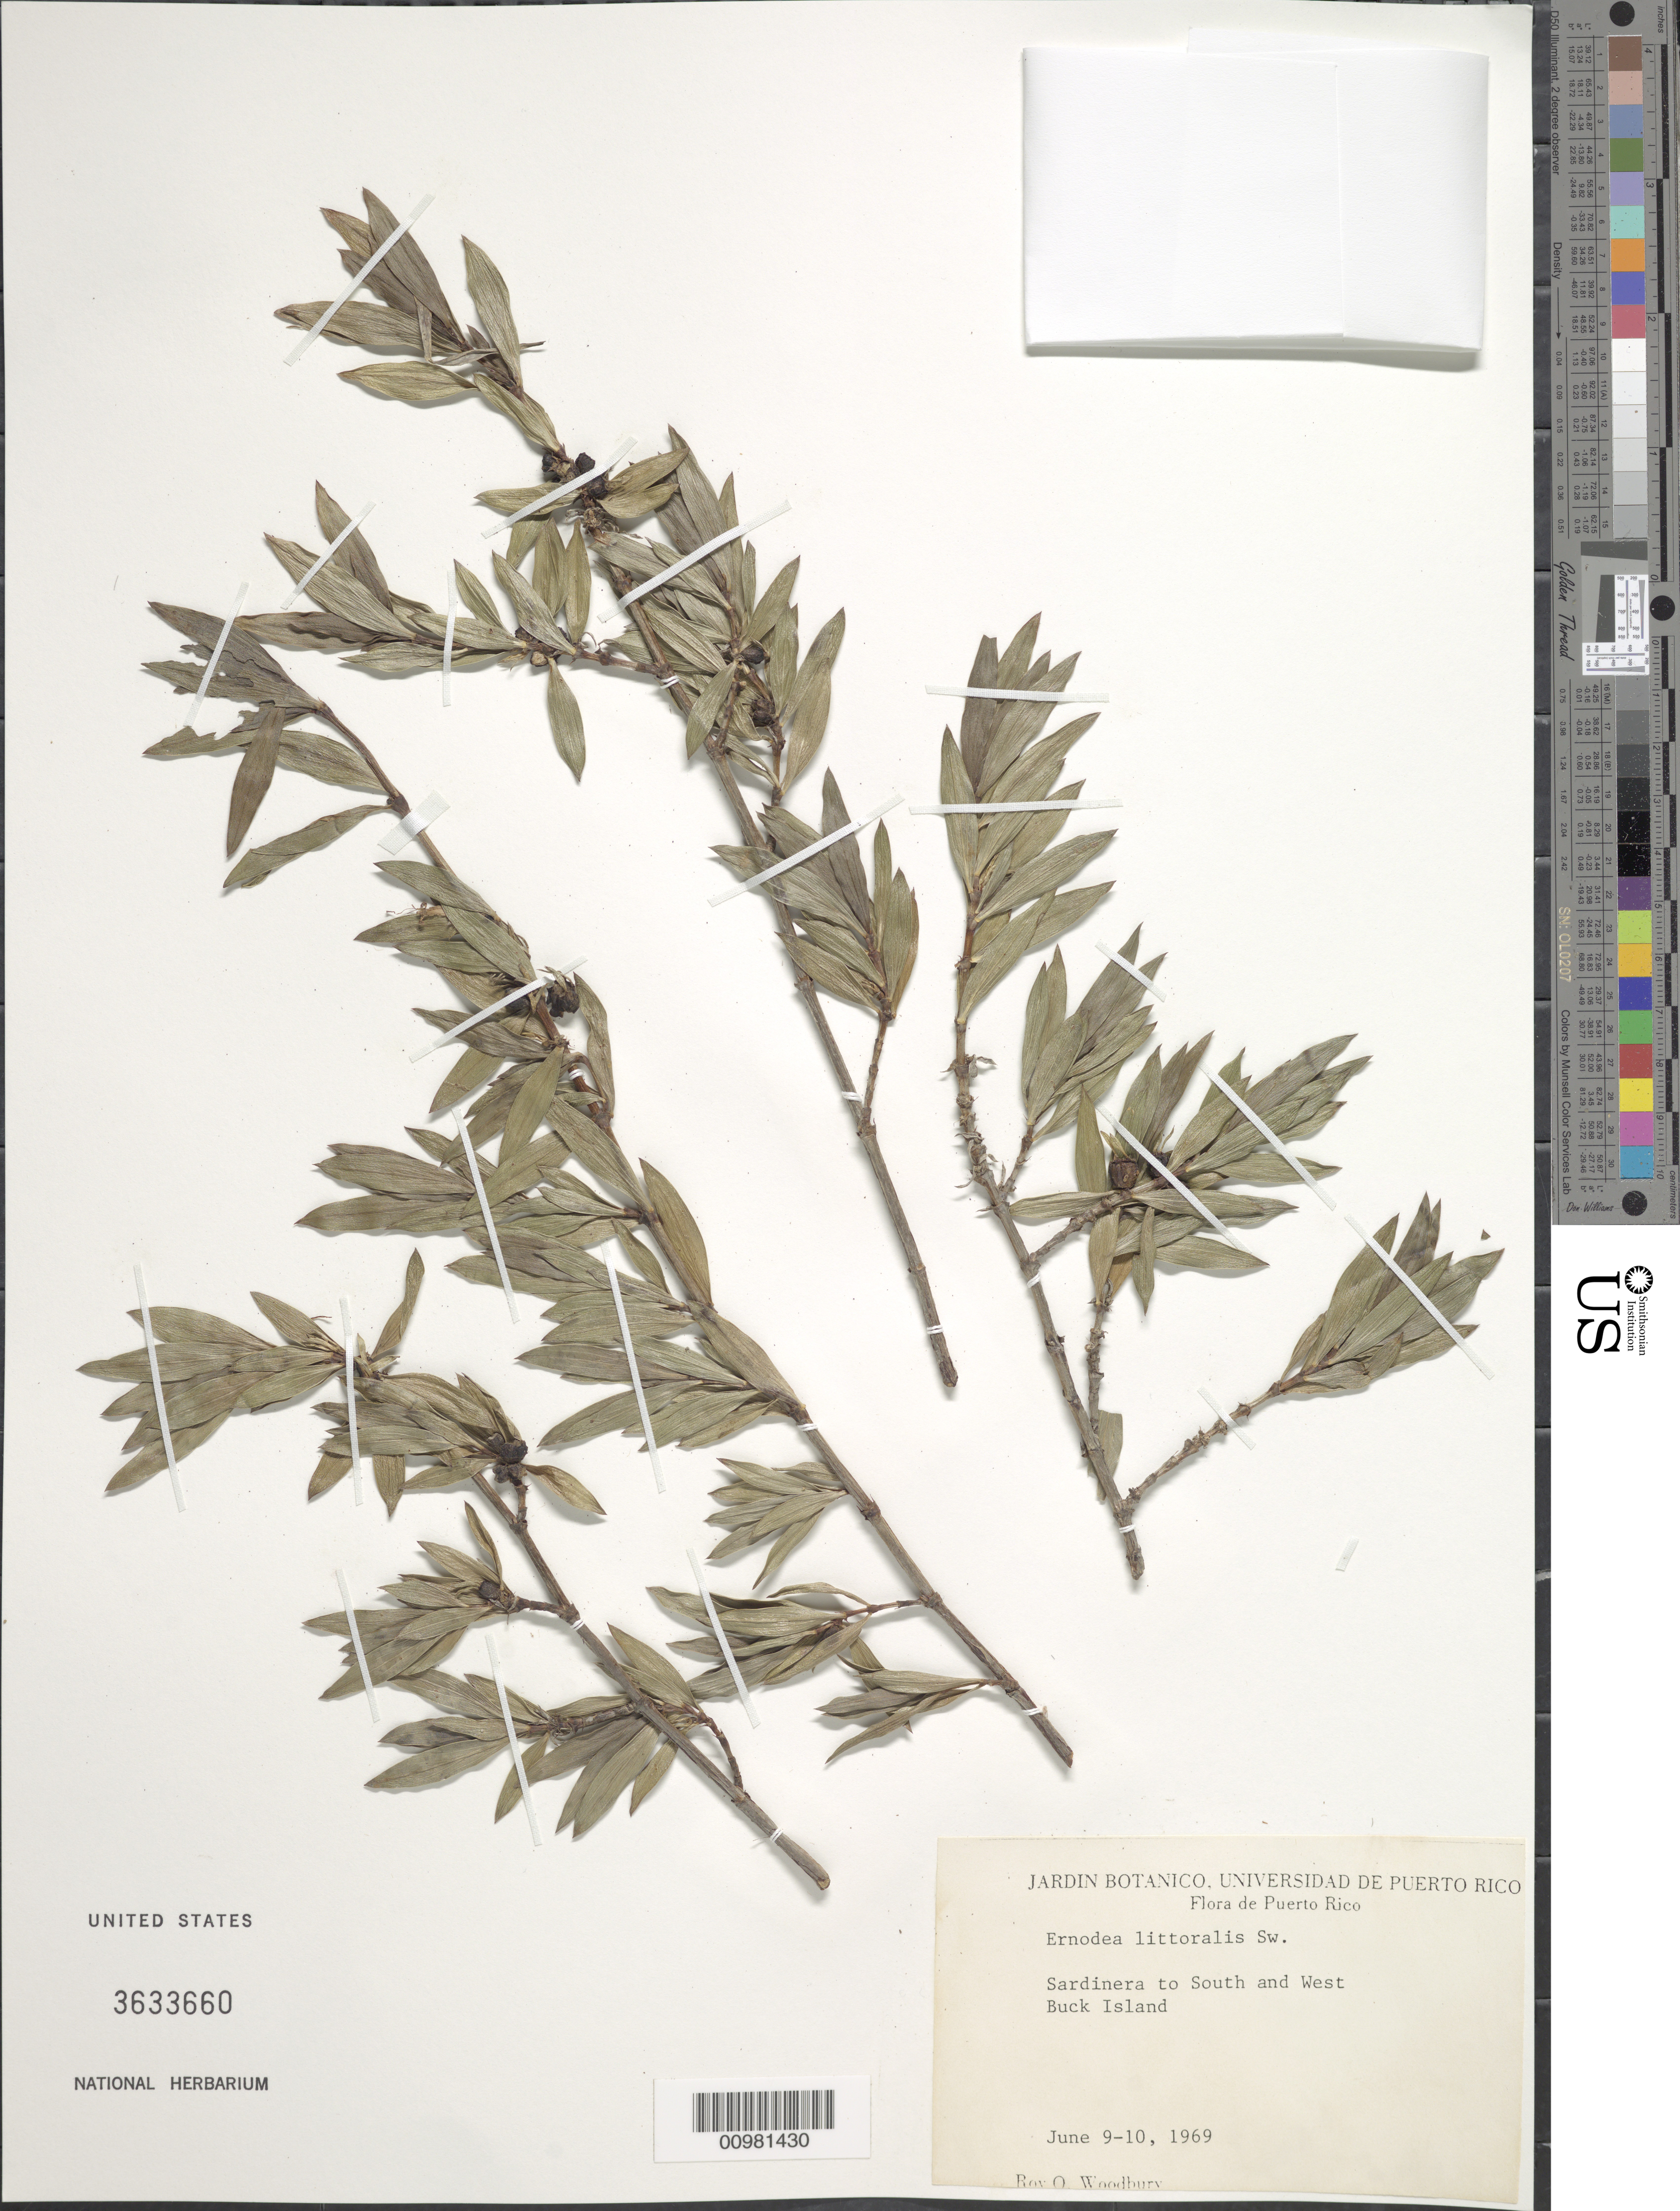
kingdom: Plantae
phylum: Tracheophyta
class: Magnoliopsida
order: Gentianales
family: Rubiaceae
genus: Ernodea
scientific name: Ernodea littoralis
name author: Sw.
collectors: R. O. Woodbury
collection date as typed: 09 Jun 1969 to 10 Jun 1969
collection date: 1969-06-09/1969-06-10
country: Puerto Rico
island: Buck I.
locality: Buck Island; Sardinera to South and West.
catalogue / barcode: US 3633660